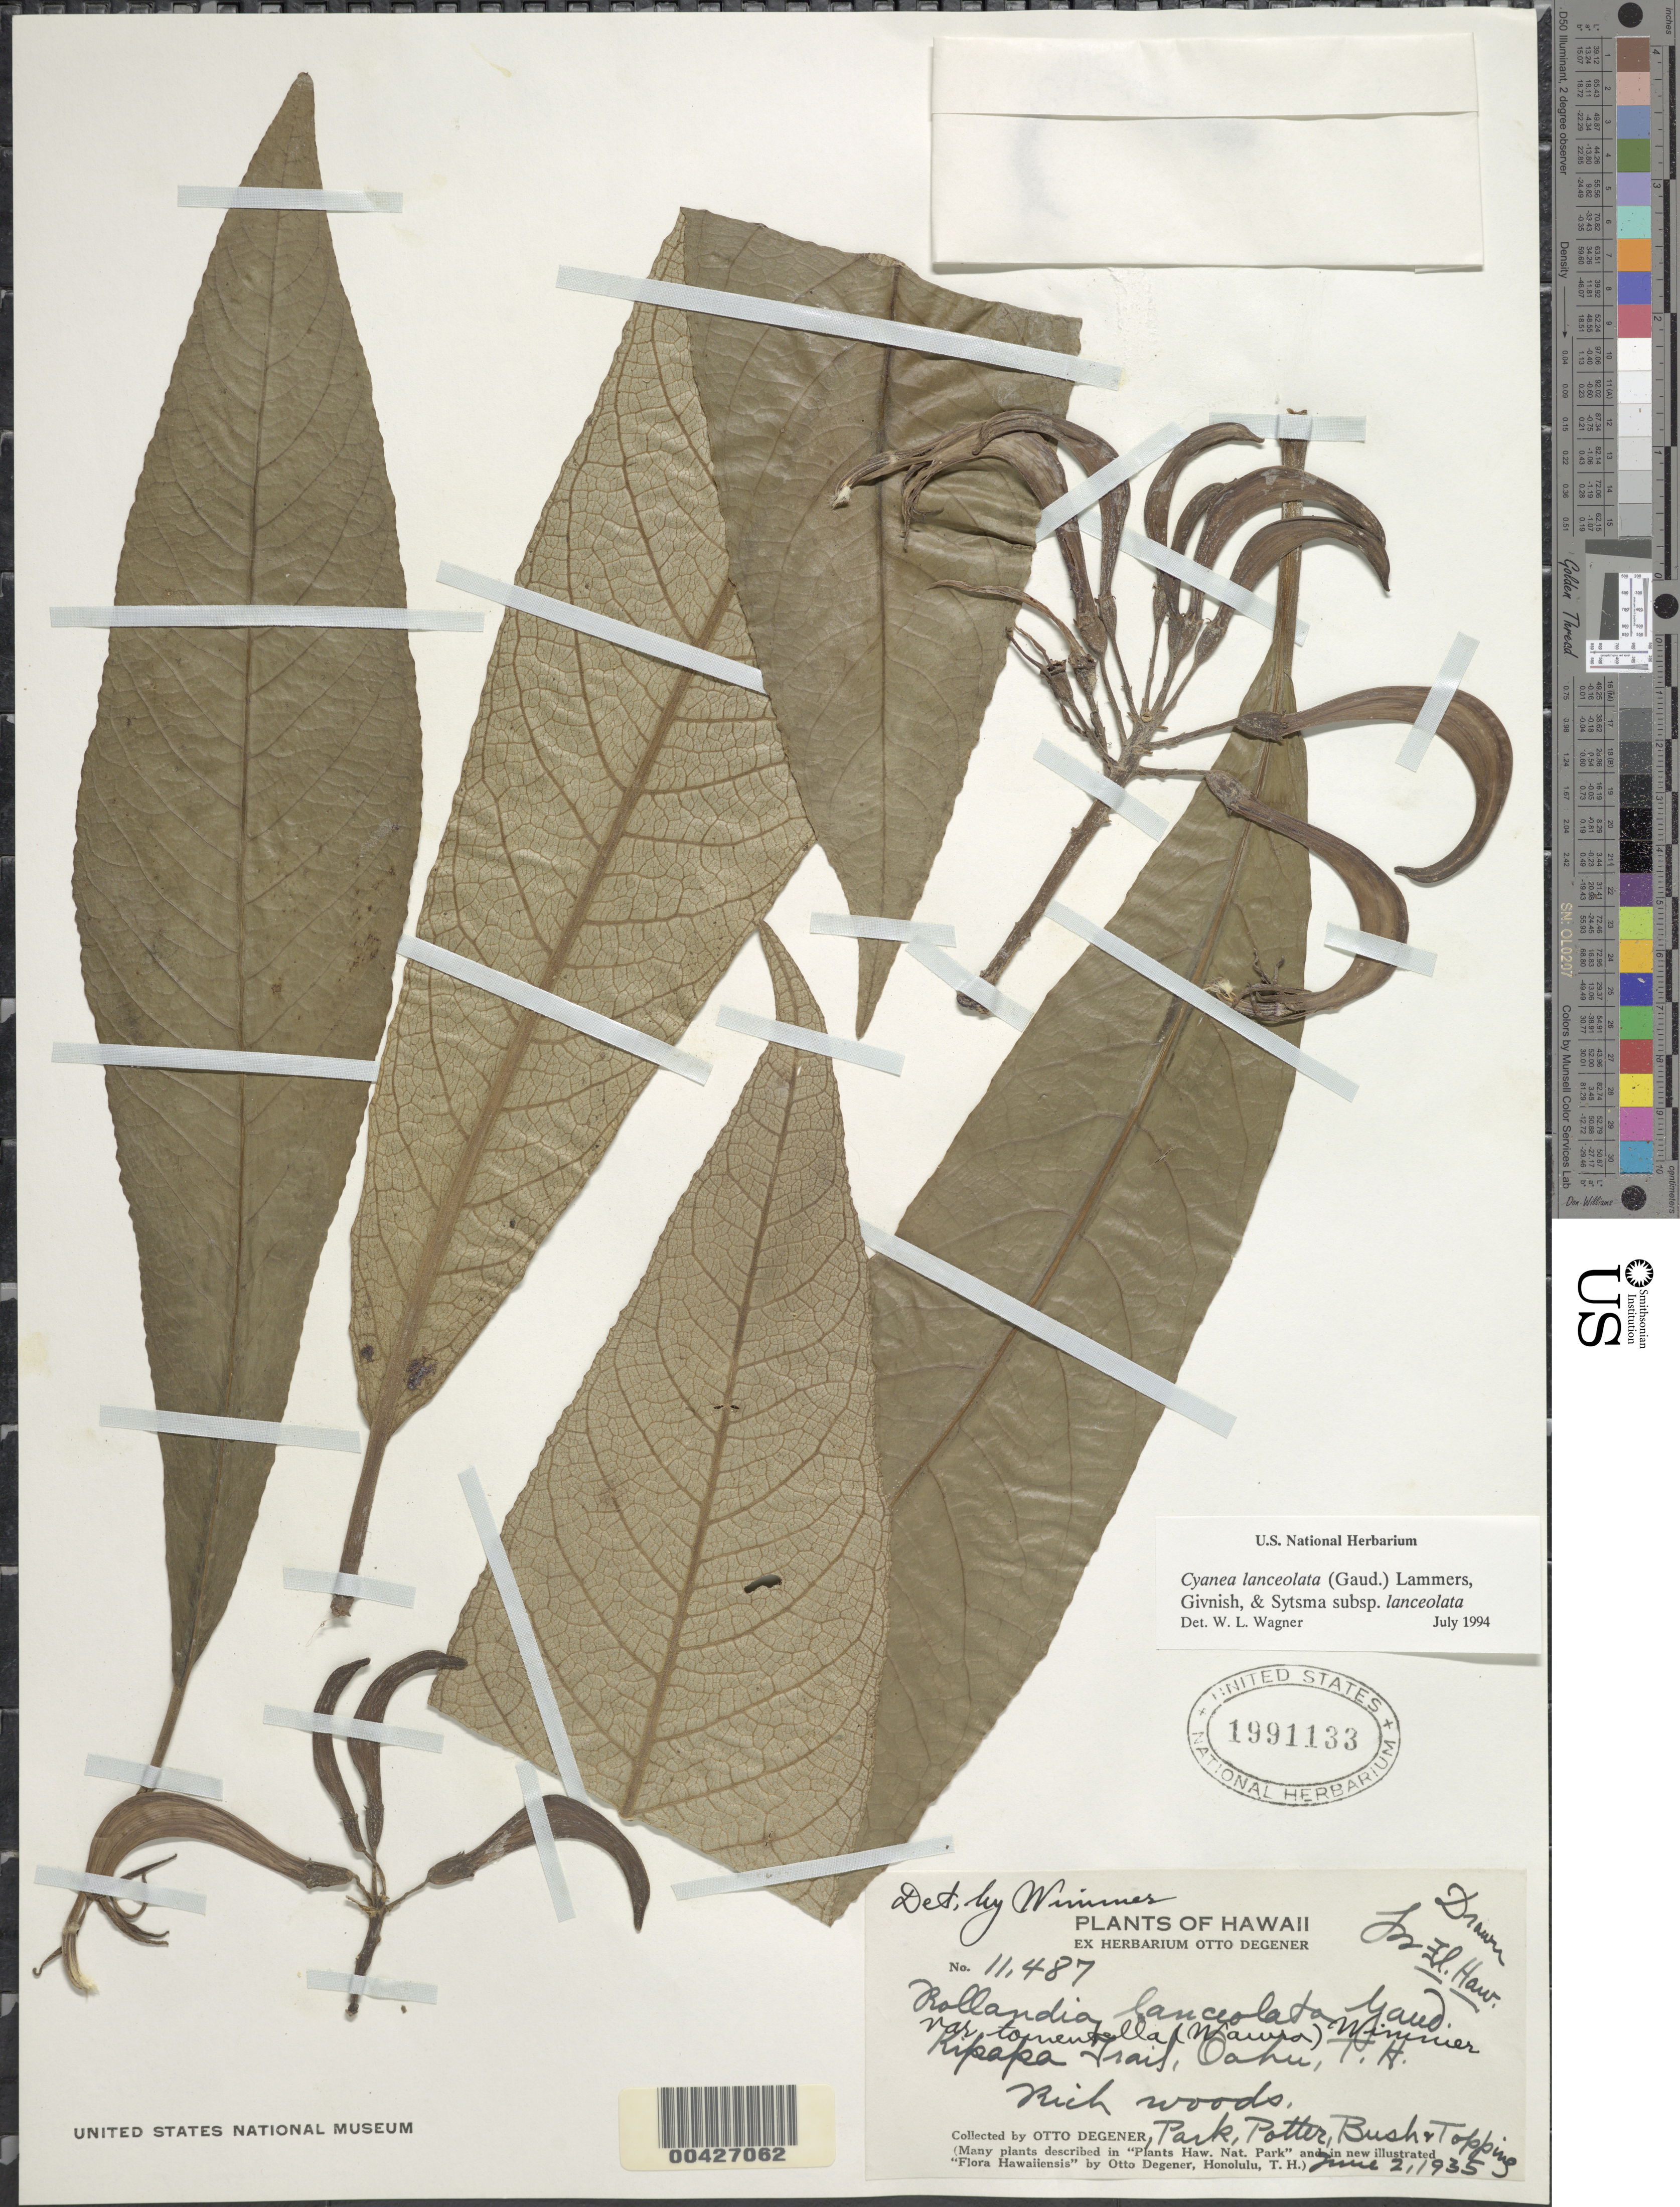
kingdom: Plantae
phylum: Tracheophyta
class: Magnoliopsida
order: Asterales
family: Campanulaceae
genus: Cyanea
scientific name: Cyanea lanceolata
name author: (Gaudich.) Lammers et al.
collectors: O. Degener, Park, Potter, B. F. Bush & D. L. Topping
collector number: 11487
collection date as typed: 2 Jun 1935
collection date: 1935-06-02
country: United States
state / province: Hawaii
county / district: Honolulu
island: Oahu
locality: Kipapa Trail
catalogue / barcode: US 1991133